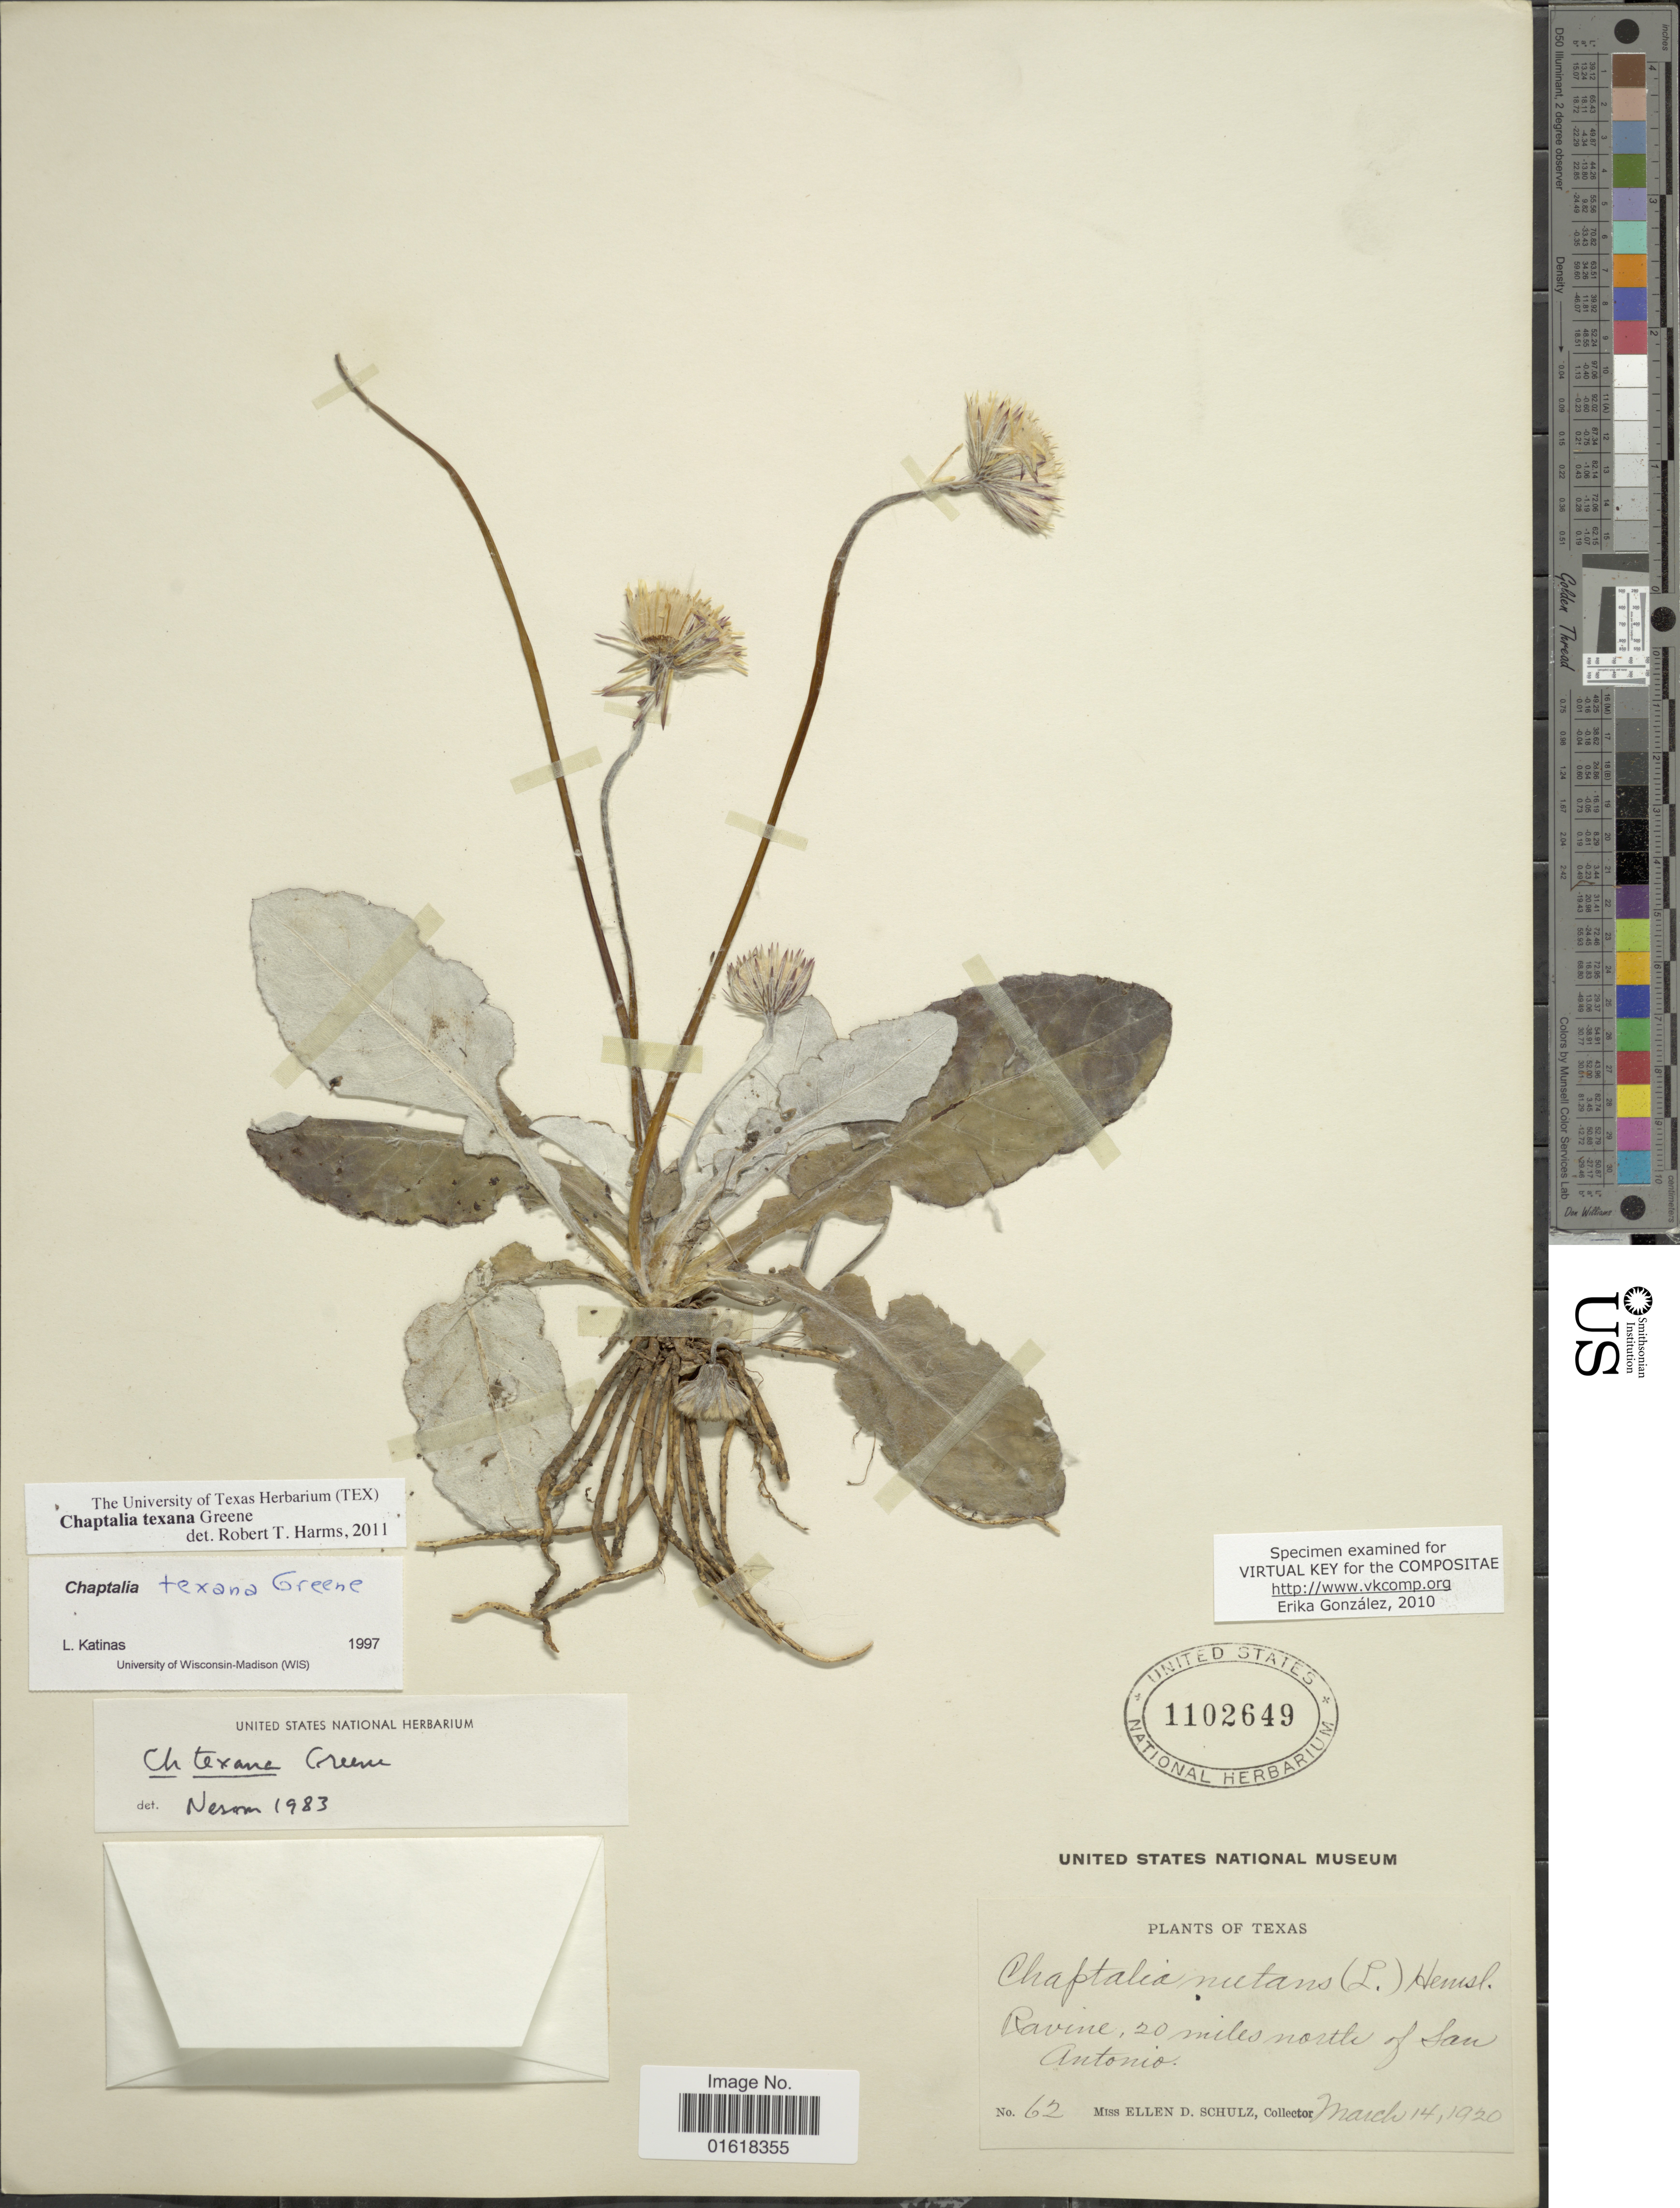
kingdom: Plantae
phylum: Tracheophyta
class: Magnoliopsida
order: Asterales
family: Asteraceae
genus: Chaptalia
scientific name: Chaptalia texana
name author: Greene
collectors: E. Schultz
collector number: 62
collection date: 1920-03-14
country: United States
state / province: Texas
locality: Ravine, 20 miles north of San Antonio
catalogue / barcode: US 1102649